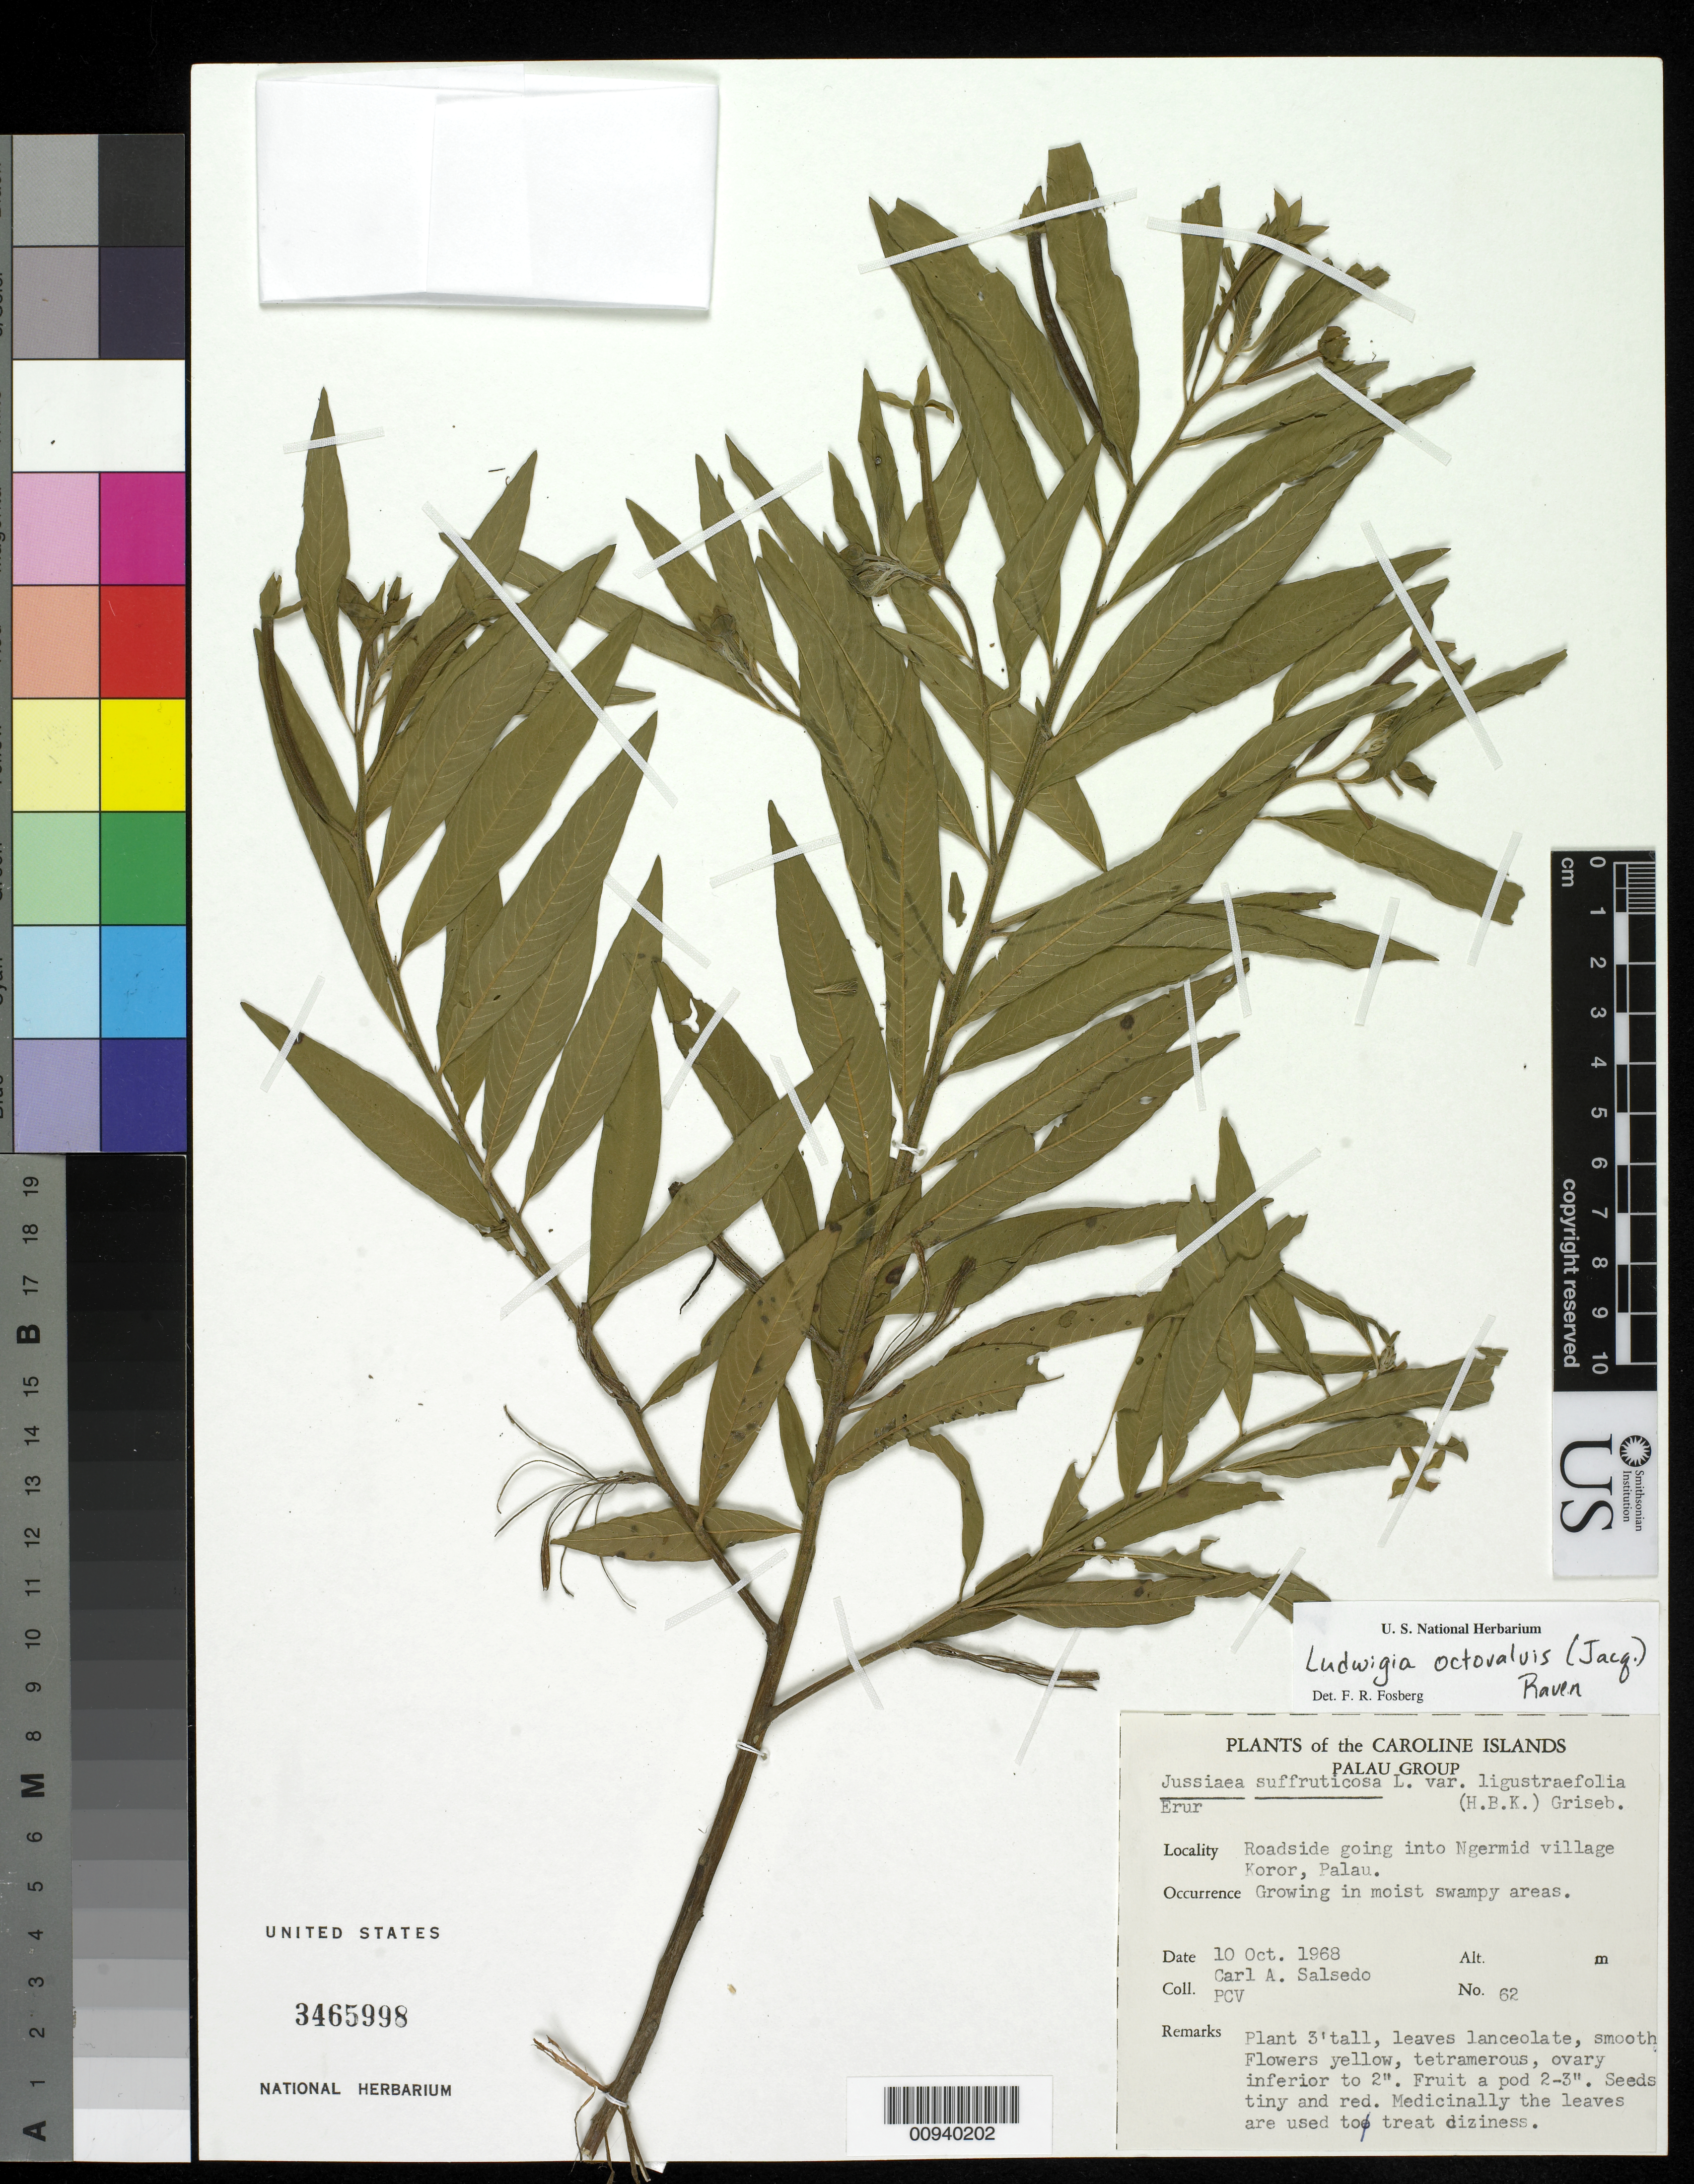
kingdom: Plantae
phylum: Tracheophyta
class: Magnoliopsida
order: Myrtales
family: Onagraceae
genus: Ludwigia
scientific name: Ludwigia octovalvis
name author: (Jacq.) P.H. Raven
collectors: C.A. Salsedo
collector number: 62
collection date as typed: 10 Oct 1968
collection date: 1968-10-10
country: Palau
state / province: Koror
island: Oreor (Koror)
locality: Roadside going into Ngermid village.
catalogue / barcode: US 3465998